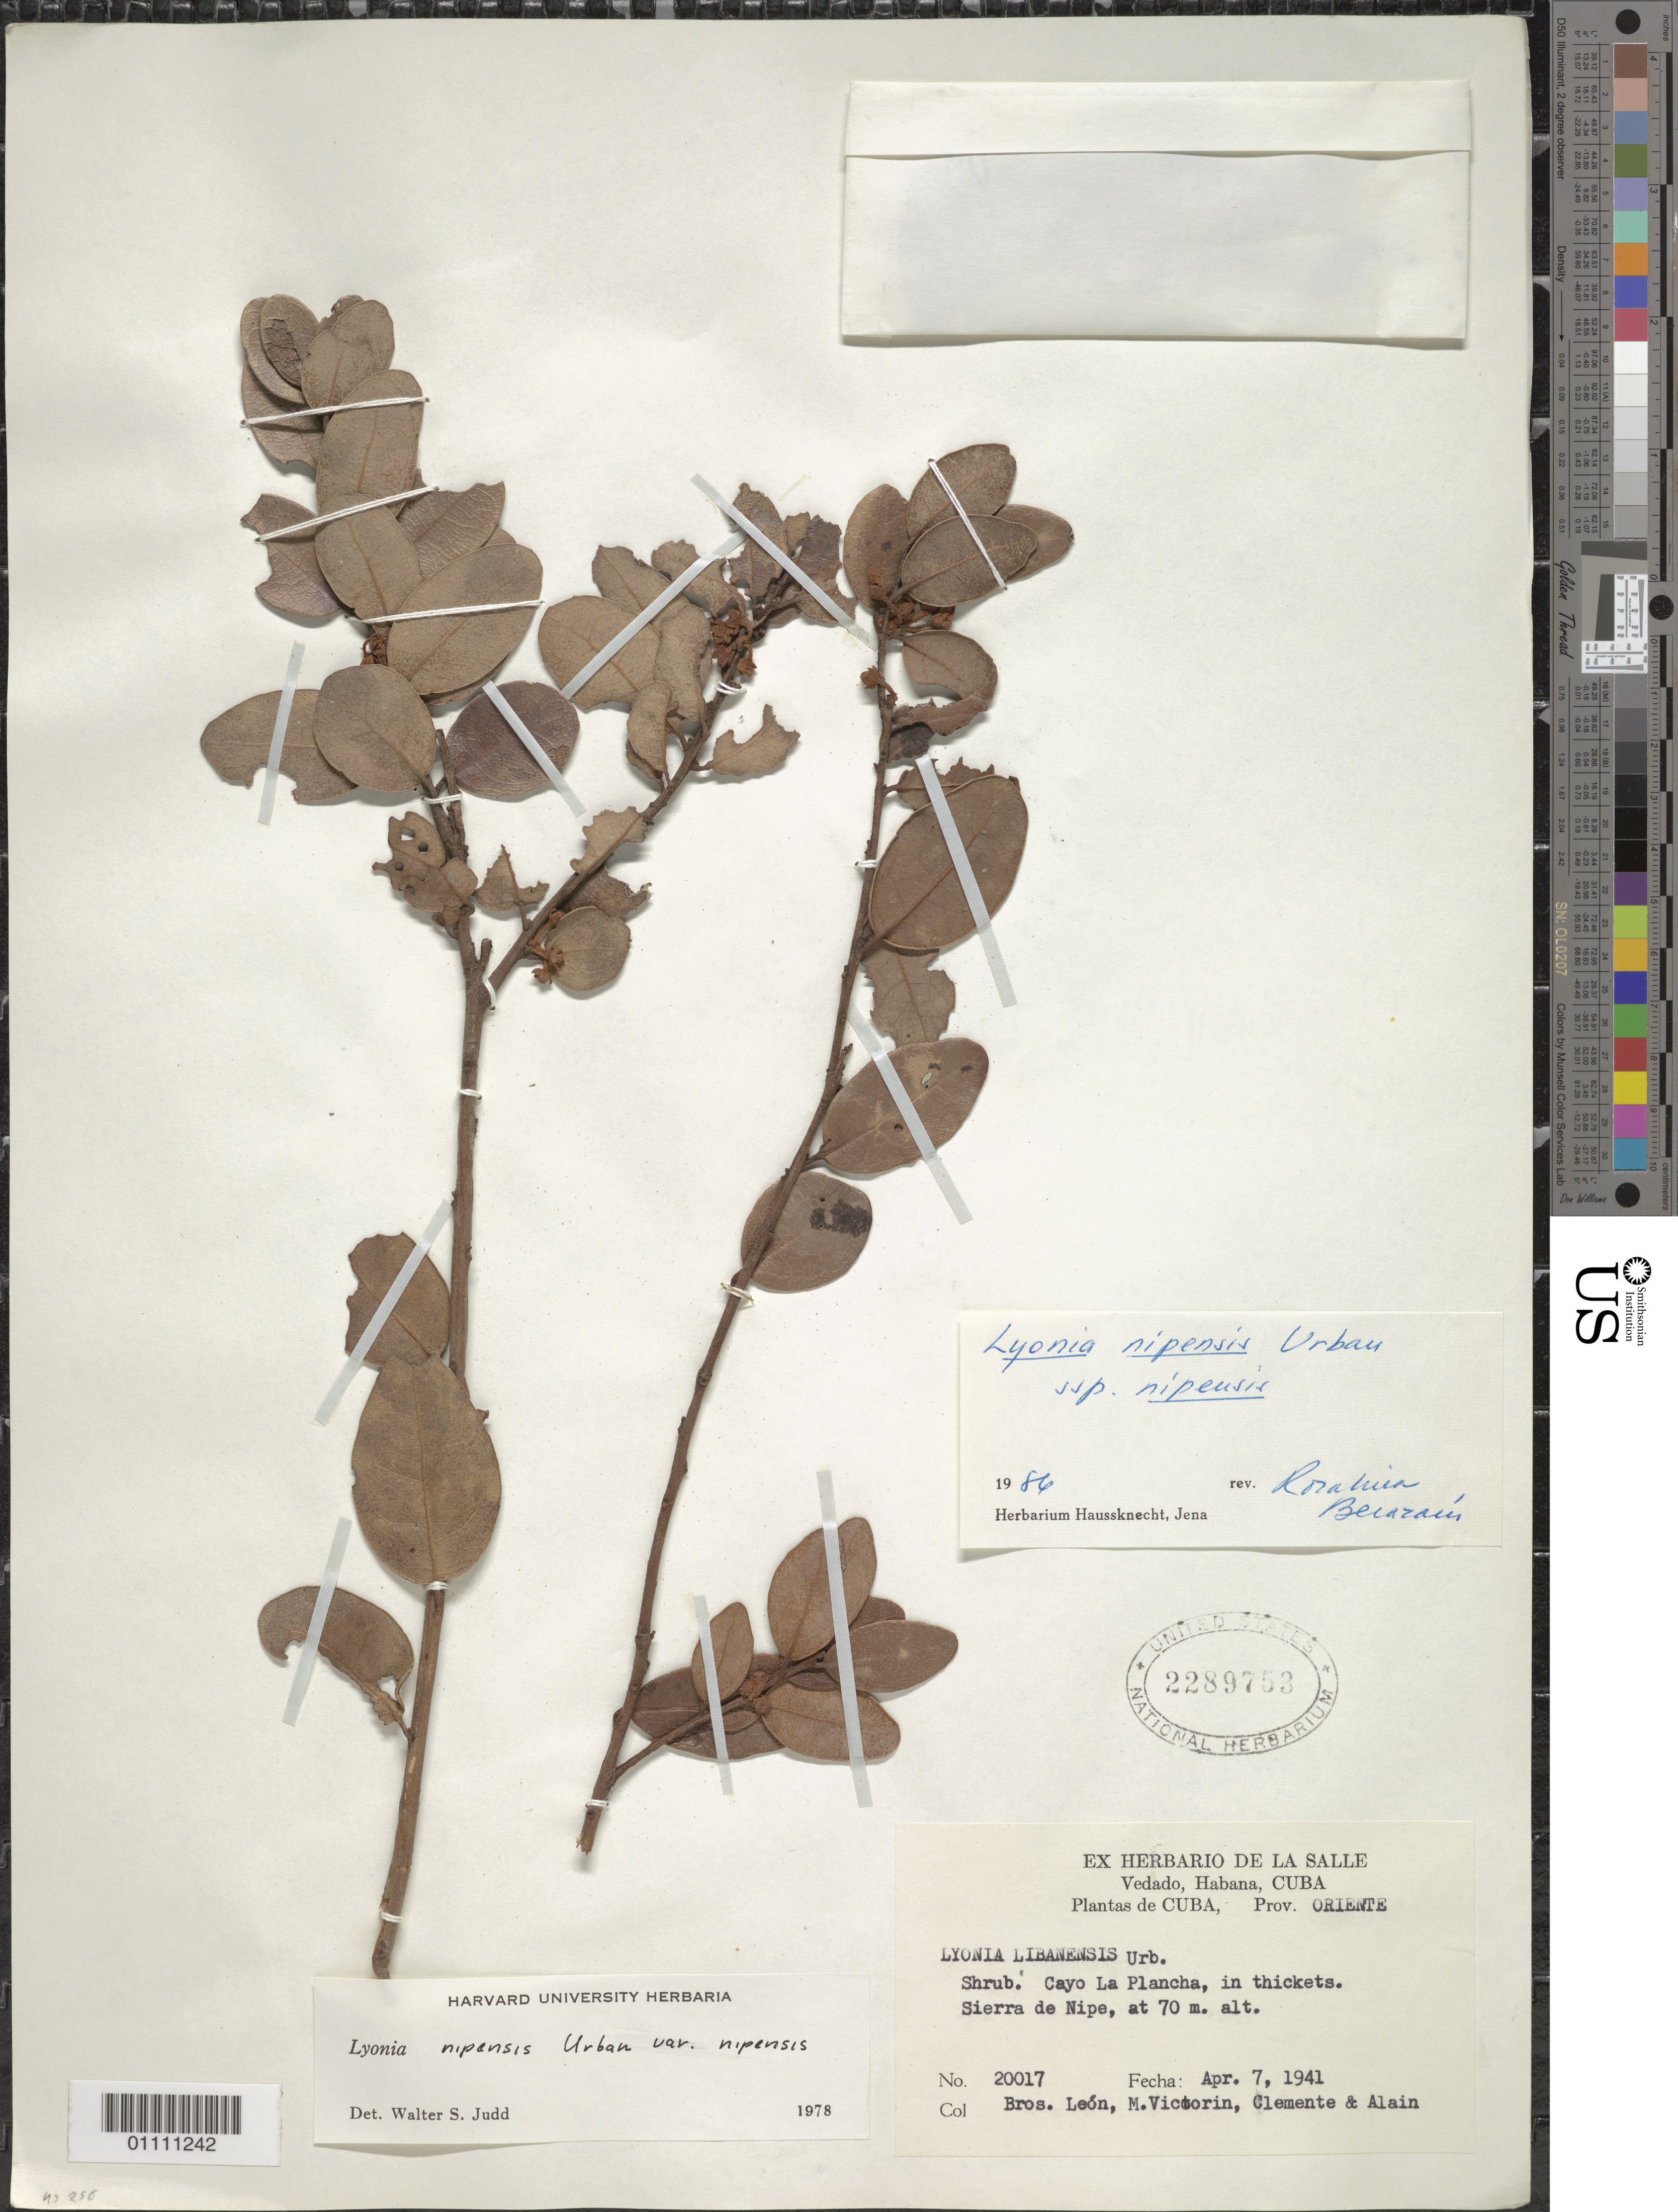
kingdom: Plantae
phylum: Tracheophyta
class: Magnoliopsida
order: Ericales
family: Ericaceae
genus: Lyonia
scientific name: Lyonia nipensis subsp. nipensis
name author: Urb.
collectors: Bro. León, F. Victorin, Bro. Clemente & A. H. Liogier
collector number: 20017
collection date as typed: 07 Apr 1941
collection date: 1941-04-07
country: Cuba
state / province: Holguín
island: Cuba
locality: Cayo La Plancha, in thickets Sierra de Nipe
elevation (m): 70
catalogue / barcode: US 2289753